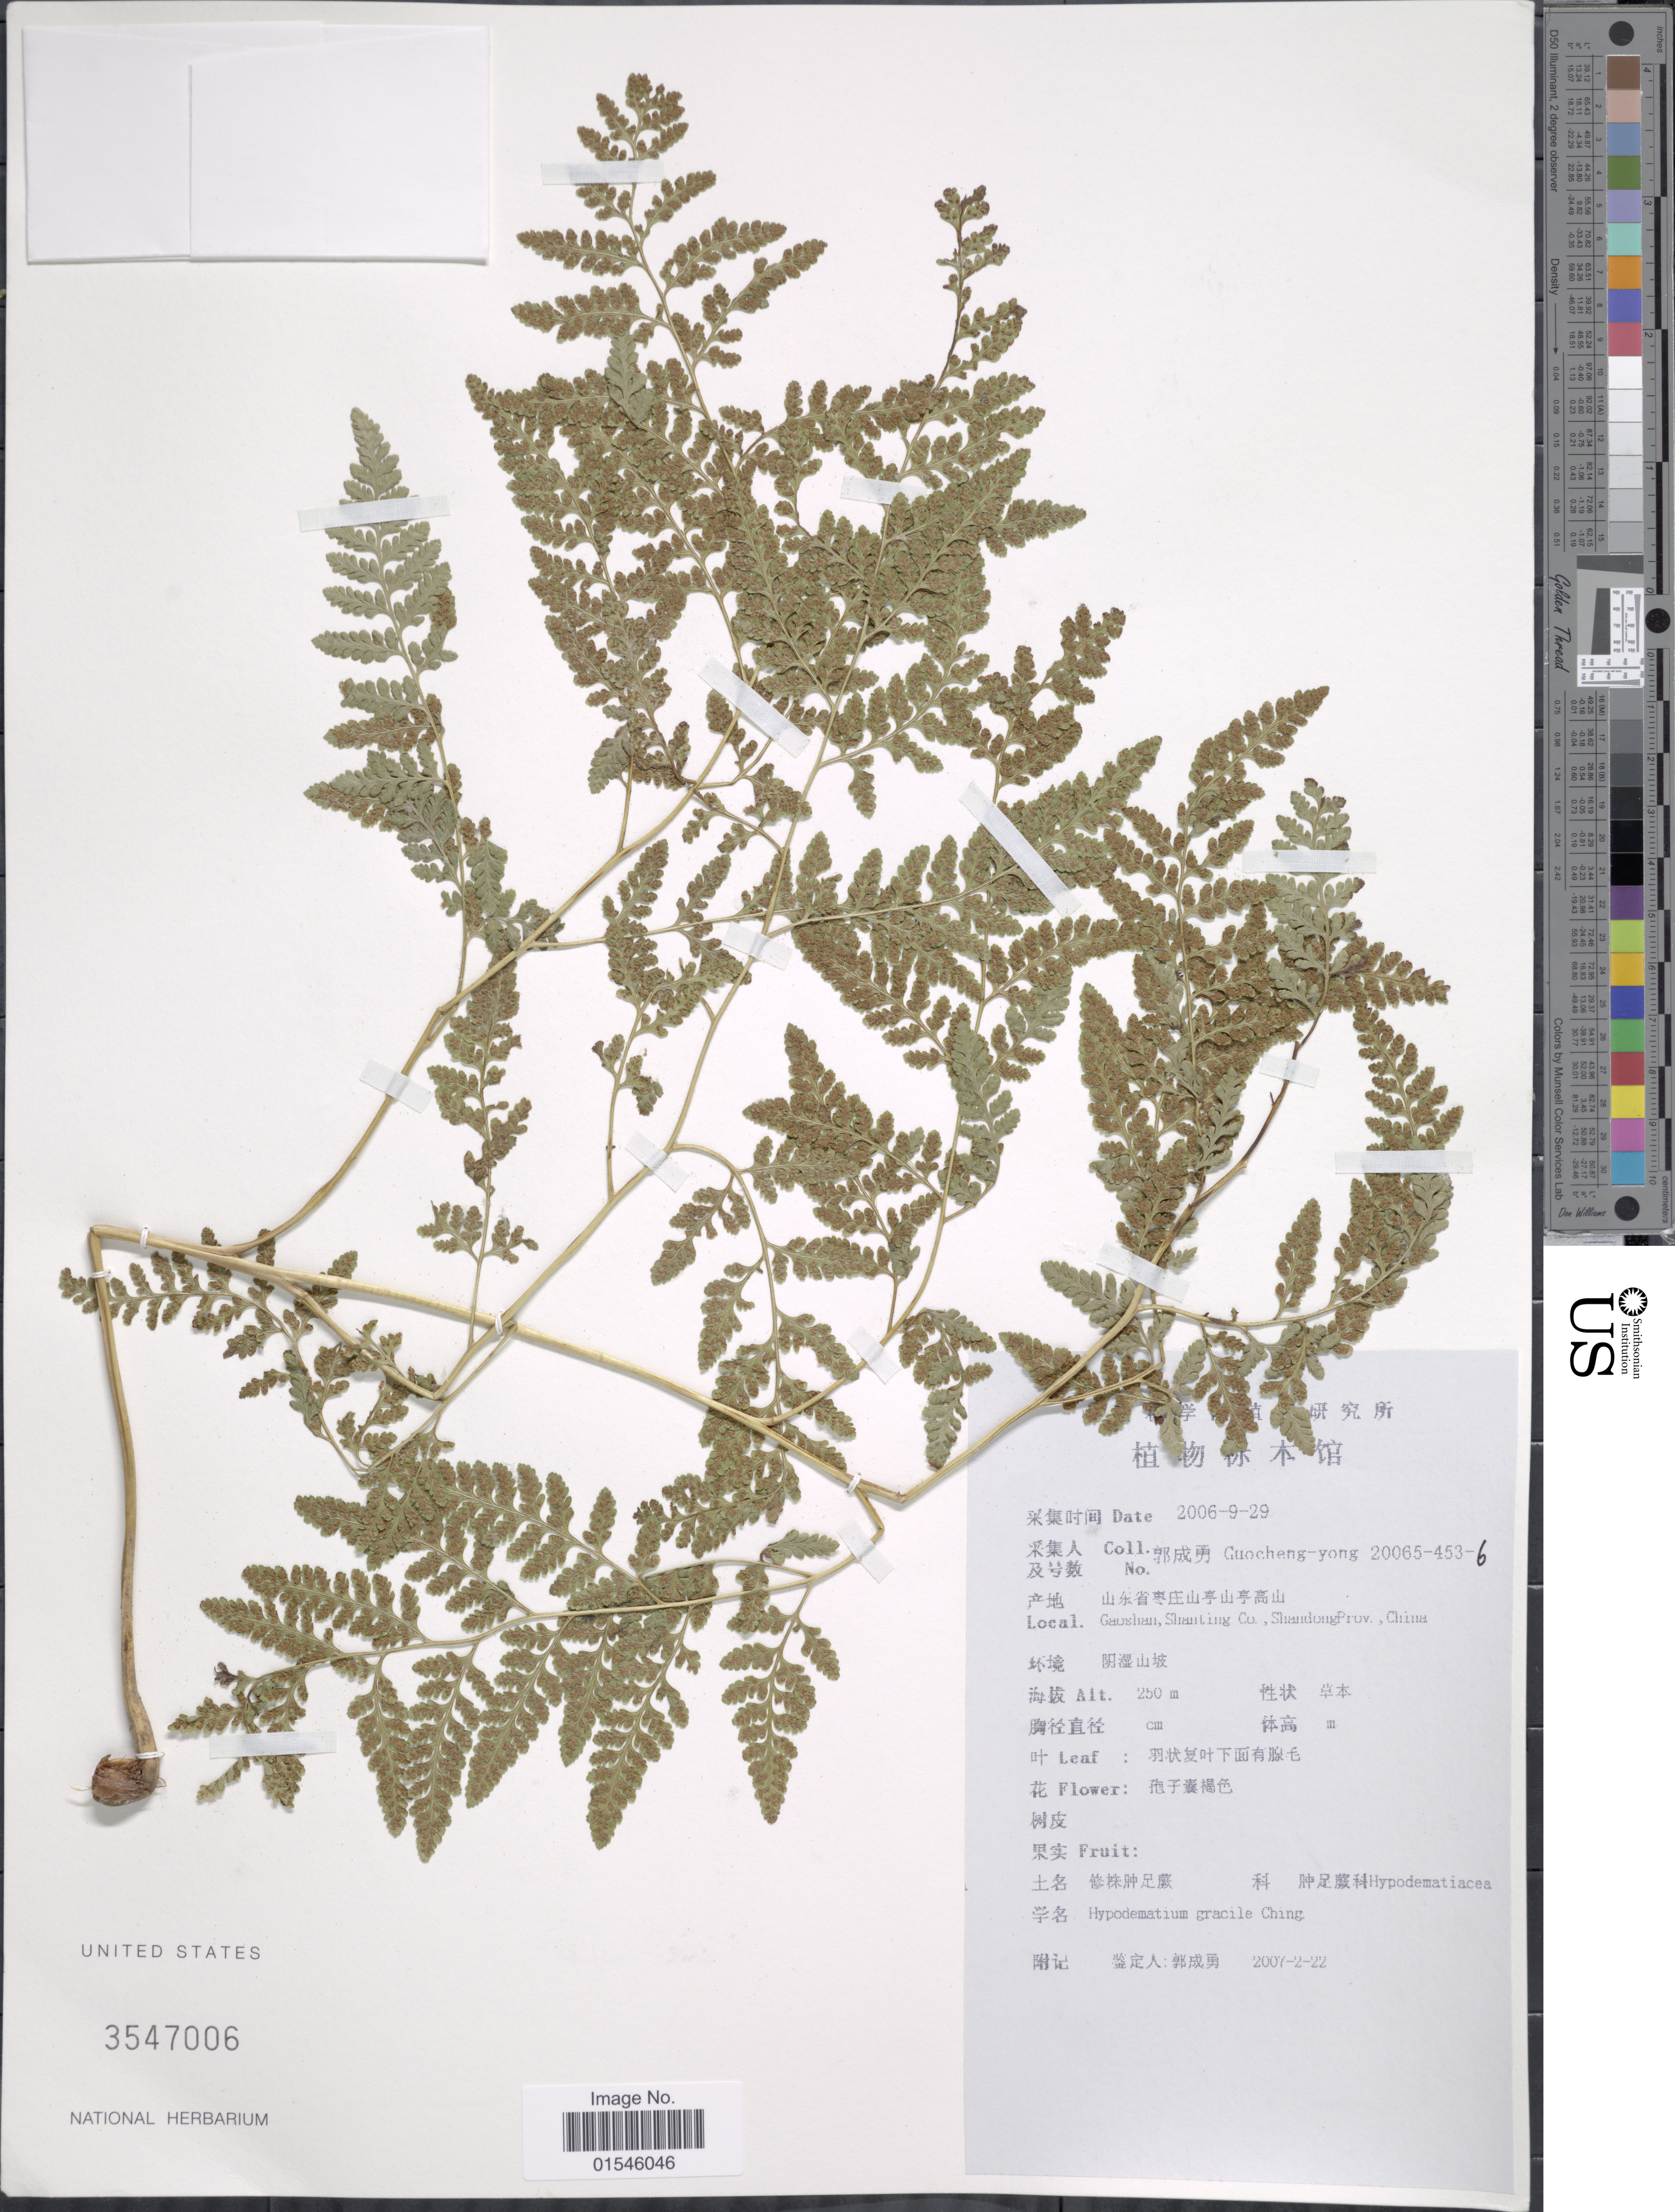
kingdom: Plantae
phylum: Tracheophyta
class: Polypodiopsida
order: Polypodiales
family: Hypodematiaceae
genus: Hypodematium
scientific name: Hypodematium gracile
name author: Ching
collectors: Guo cheng-yong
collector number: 20065-453-6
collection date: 2006-09-29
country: China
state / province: Shandong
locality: Gaoshan, Shanting Co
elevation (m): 250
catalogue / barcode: US 3547006